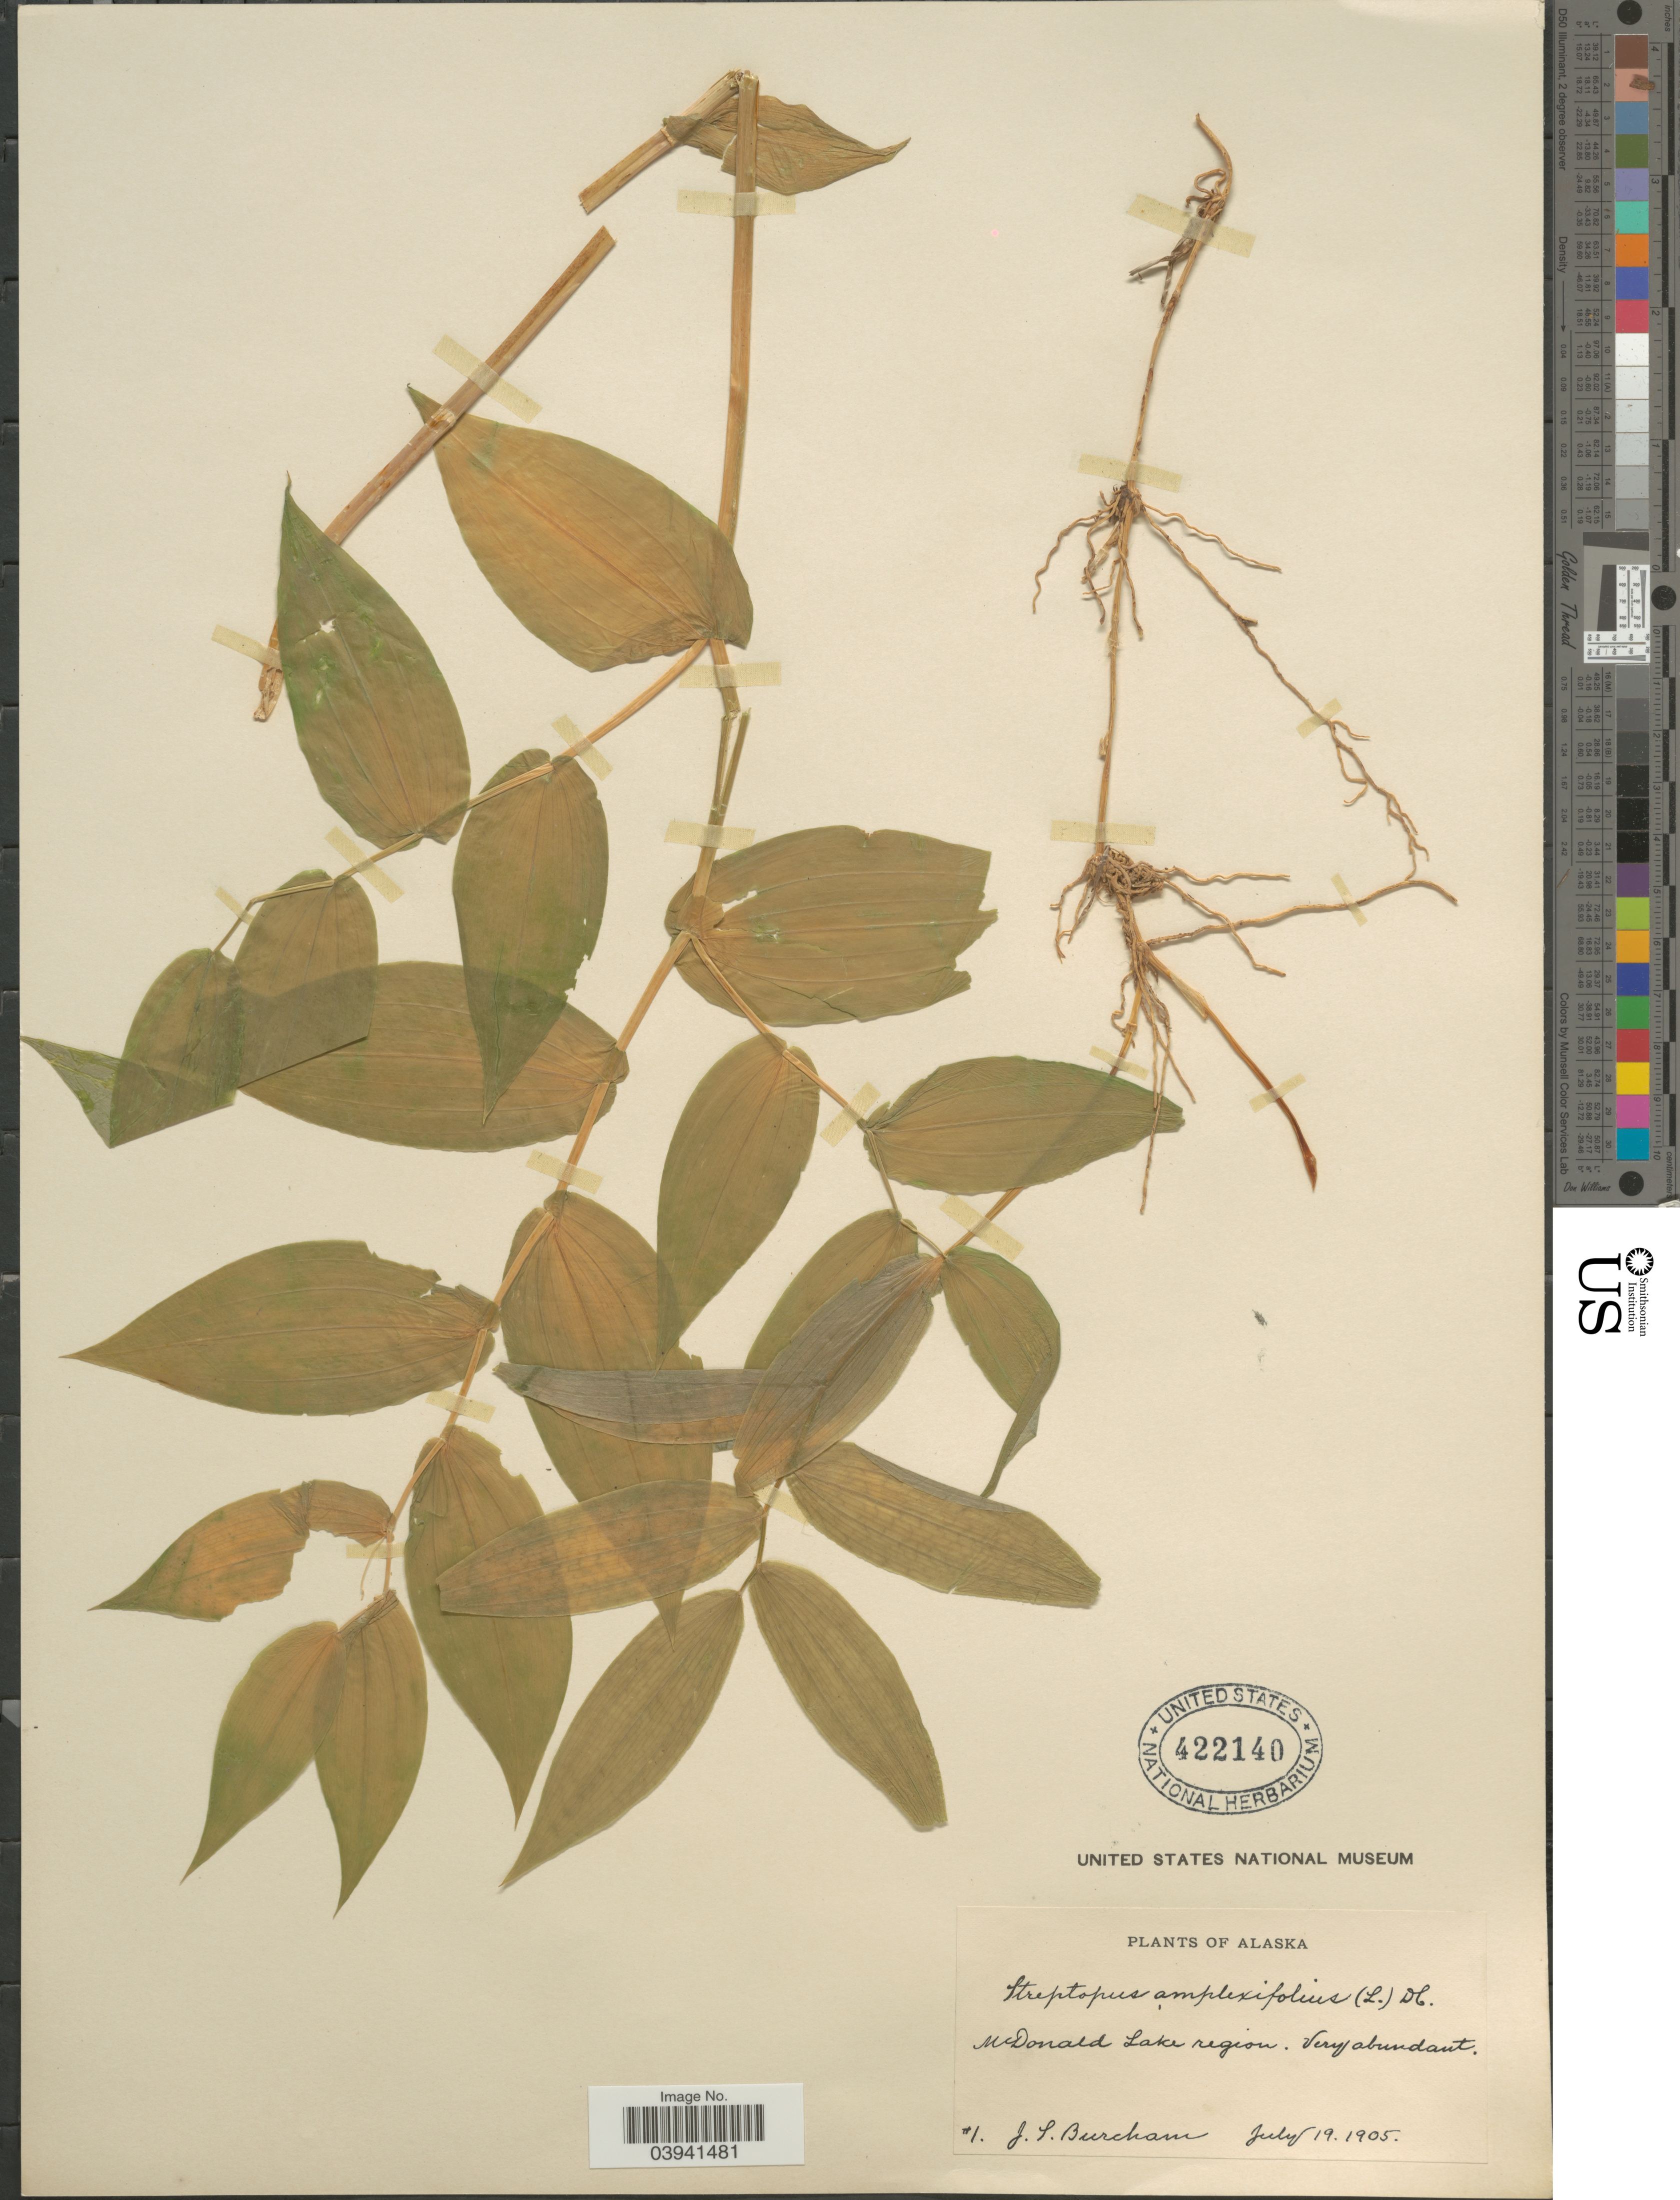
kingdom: Plantae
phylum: Tracheophyta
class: Liliopsida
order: Liliales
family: Liliaceae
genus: Streptopus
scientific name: Streptopus amplexifolius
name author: (L.) DC.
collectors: J. Burcham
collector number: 1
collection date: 1905-07-19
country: United States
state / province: Alaska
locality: McDonald Lake region.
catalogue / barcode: US 422140